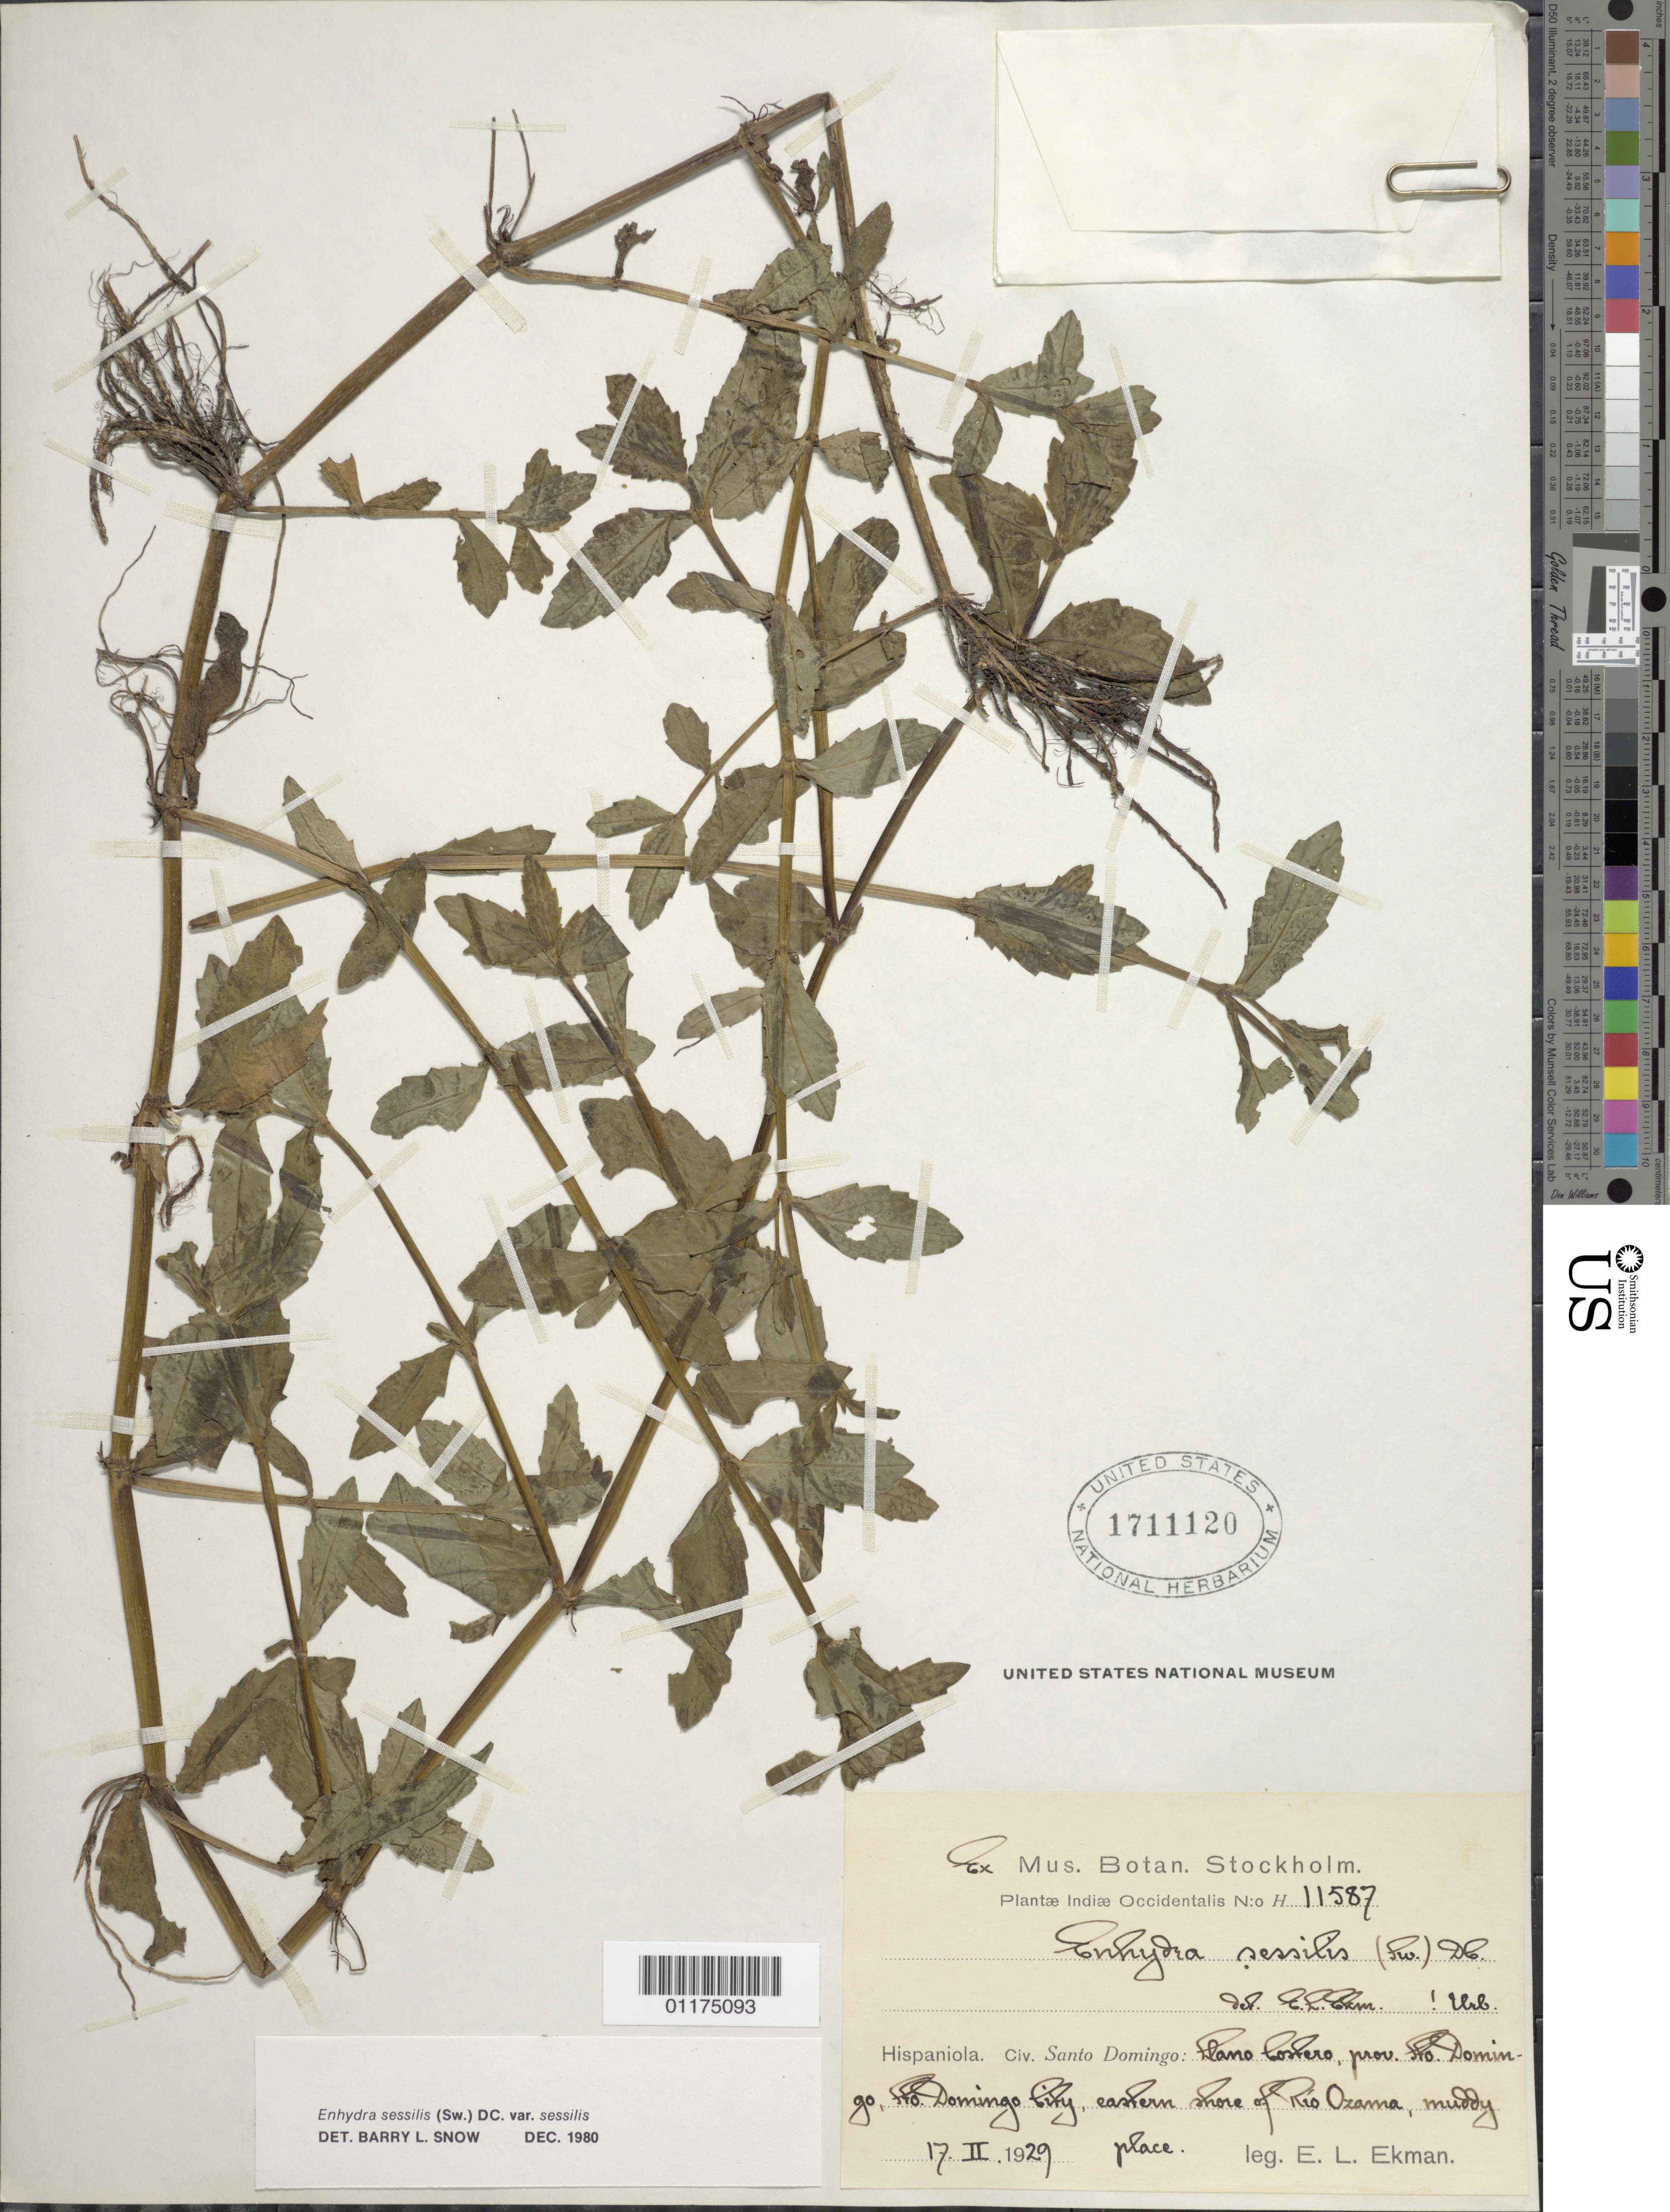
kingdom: Plantae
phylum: Tracheophyta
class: Magnoliopsida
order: Asterales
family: Asteraceae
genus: Enhydra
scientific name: Enhydra sessilis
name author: (Sw.) DC.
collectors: E. L. Ekman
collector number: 11587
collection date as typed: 17 Feb 1929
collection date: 1929-02-17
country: Dominican Republic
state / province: Distrito Nacional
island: Hispaniola I.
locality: Llano Costero, prov.... Eastern shore of Rio Ozama,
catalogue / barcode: US 1711120